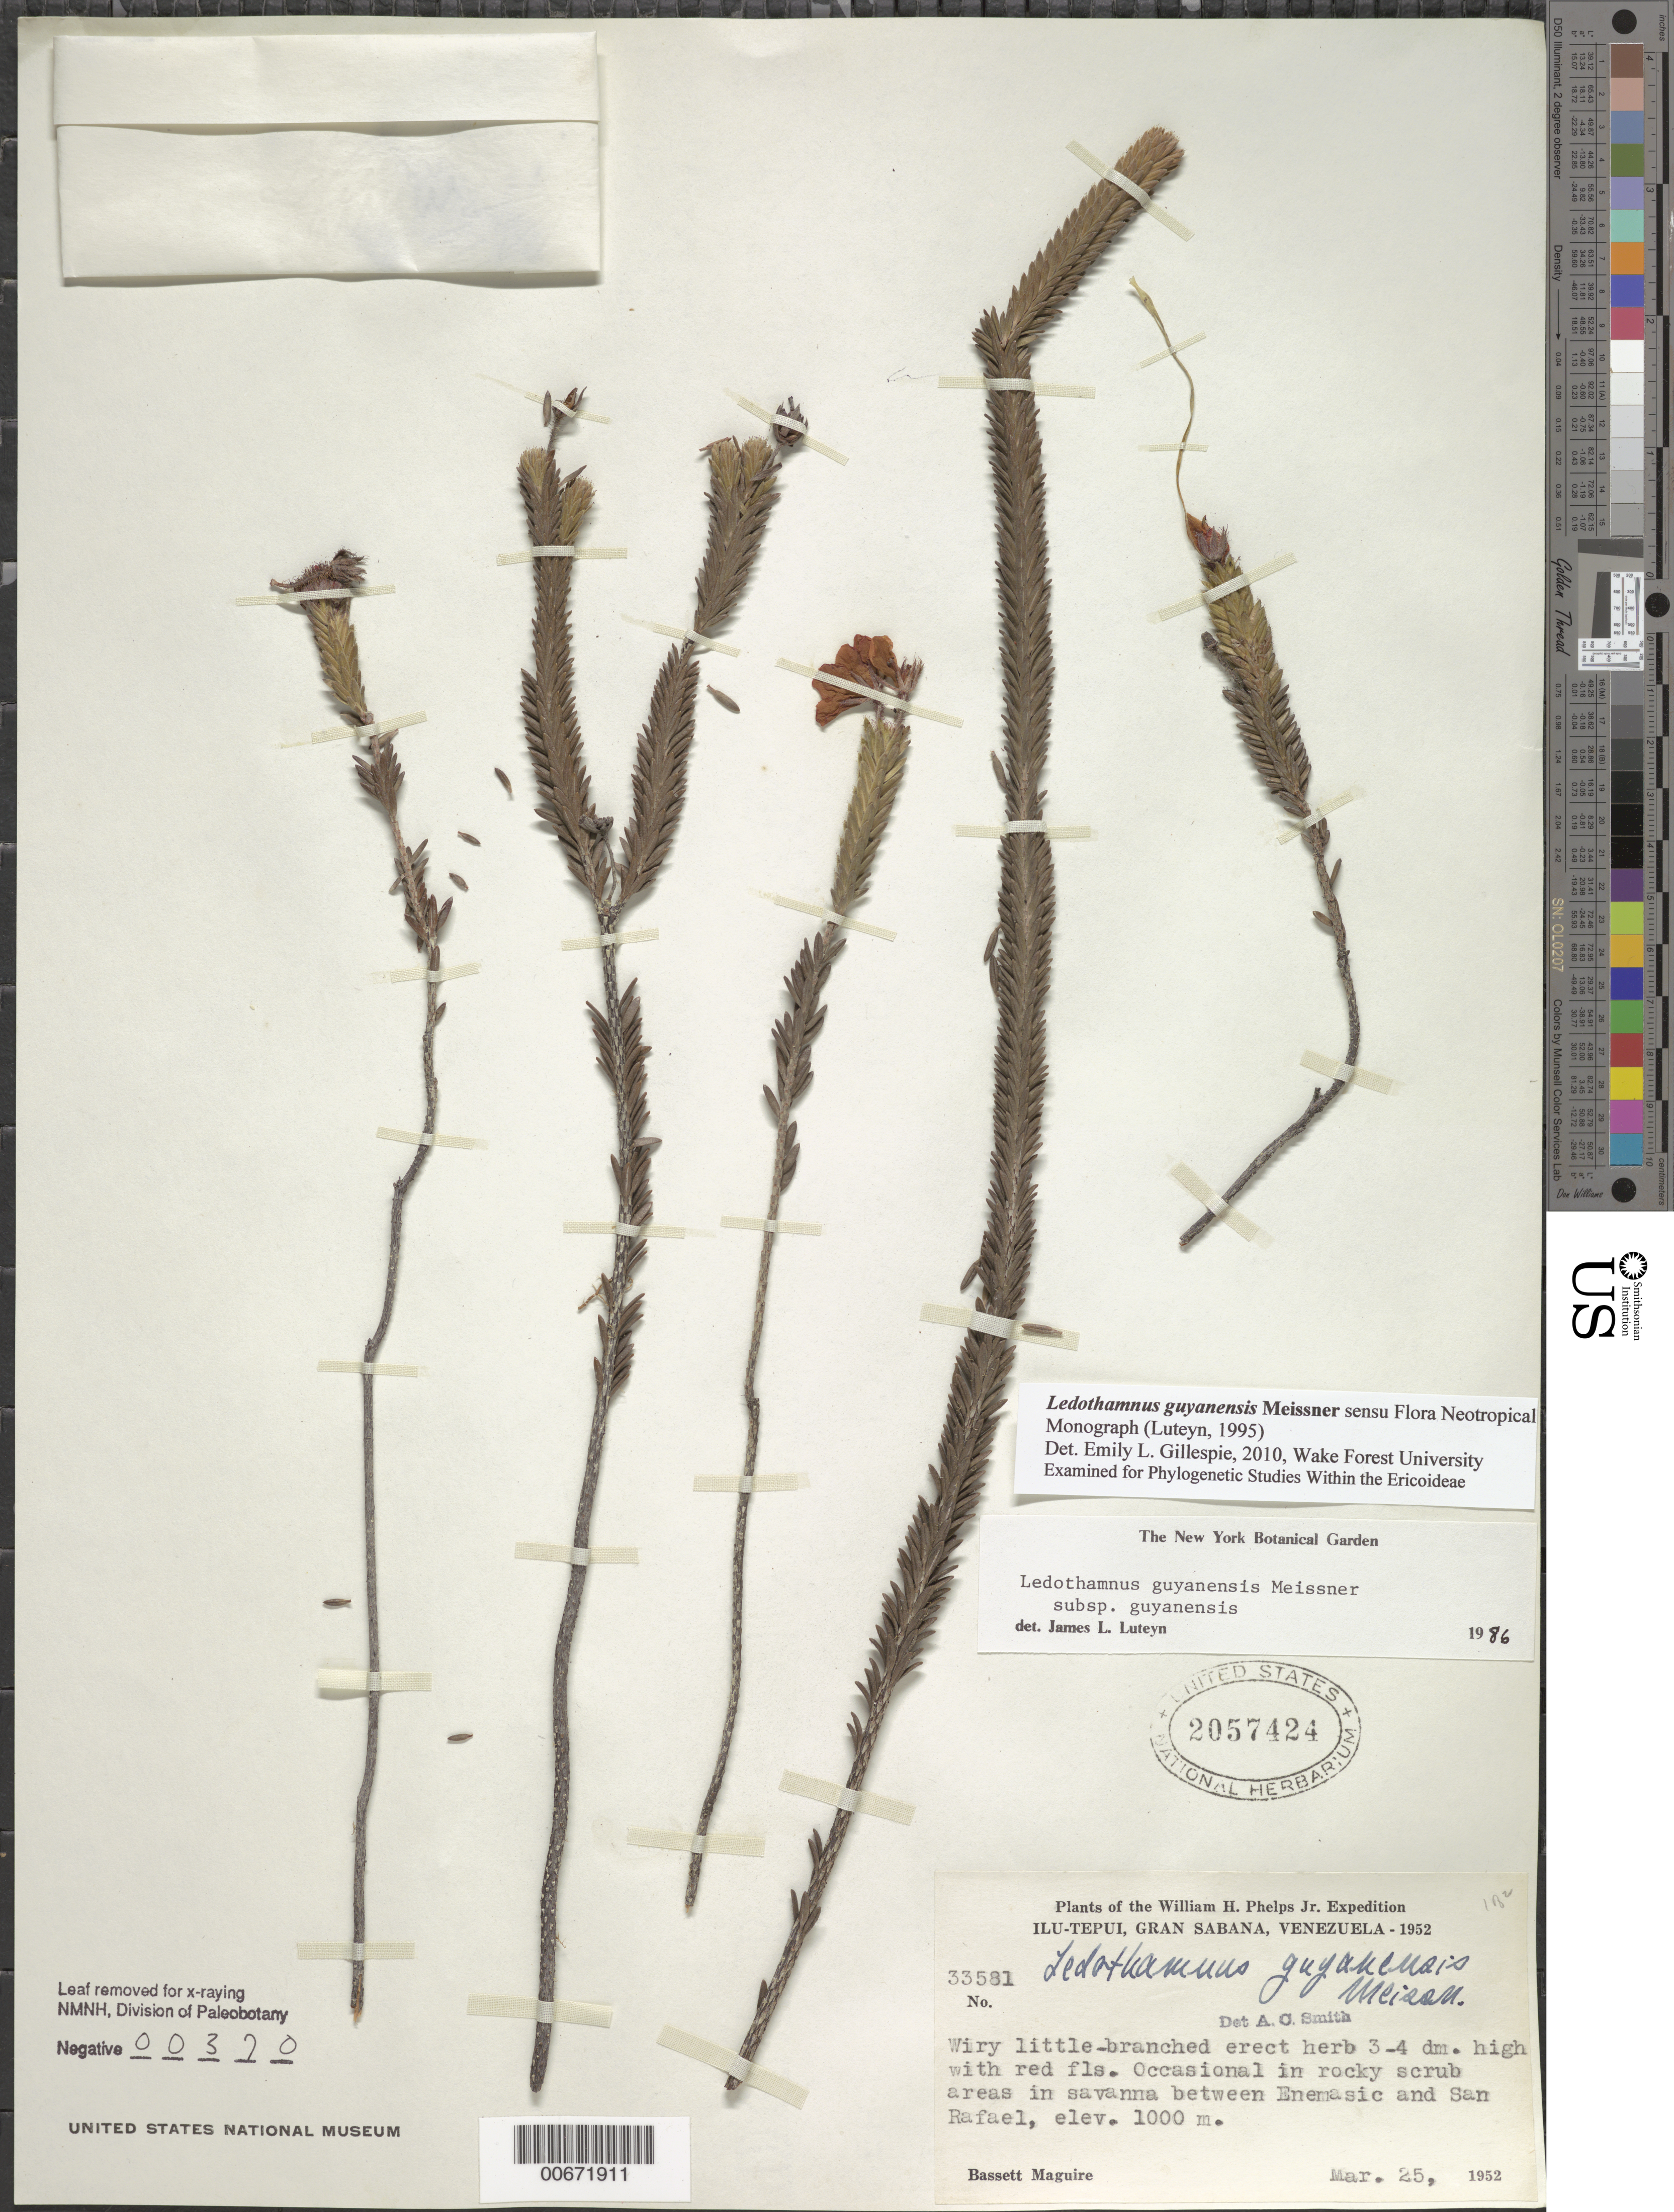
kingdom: Plantae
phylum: Tracheophyta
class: Magnoliopsida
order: Ericales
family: Ericaceae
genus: Ledothamnus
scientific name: Ledothamnus guyanensis subsp. guyanensis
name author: Meisn.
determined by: Luteyn, J. L.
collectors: B. Maguire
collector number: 33581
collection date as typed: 25-Mar-52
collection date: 1952-03-25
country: Venezuela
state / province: Bolívar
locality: Gran Sabana, Ilu-tepuí, between San Rafael and Enemasic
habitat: Rocky scrub areas in savanna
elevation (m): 1000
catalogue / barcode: US 2057424